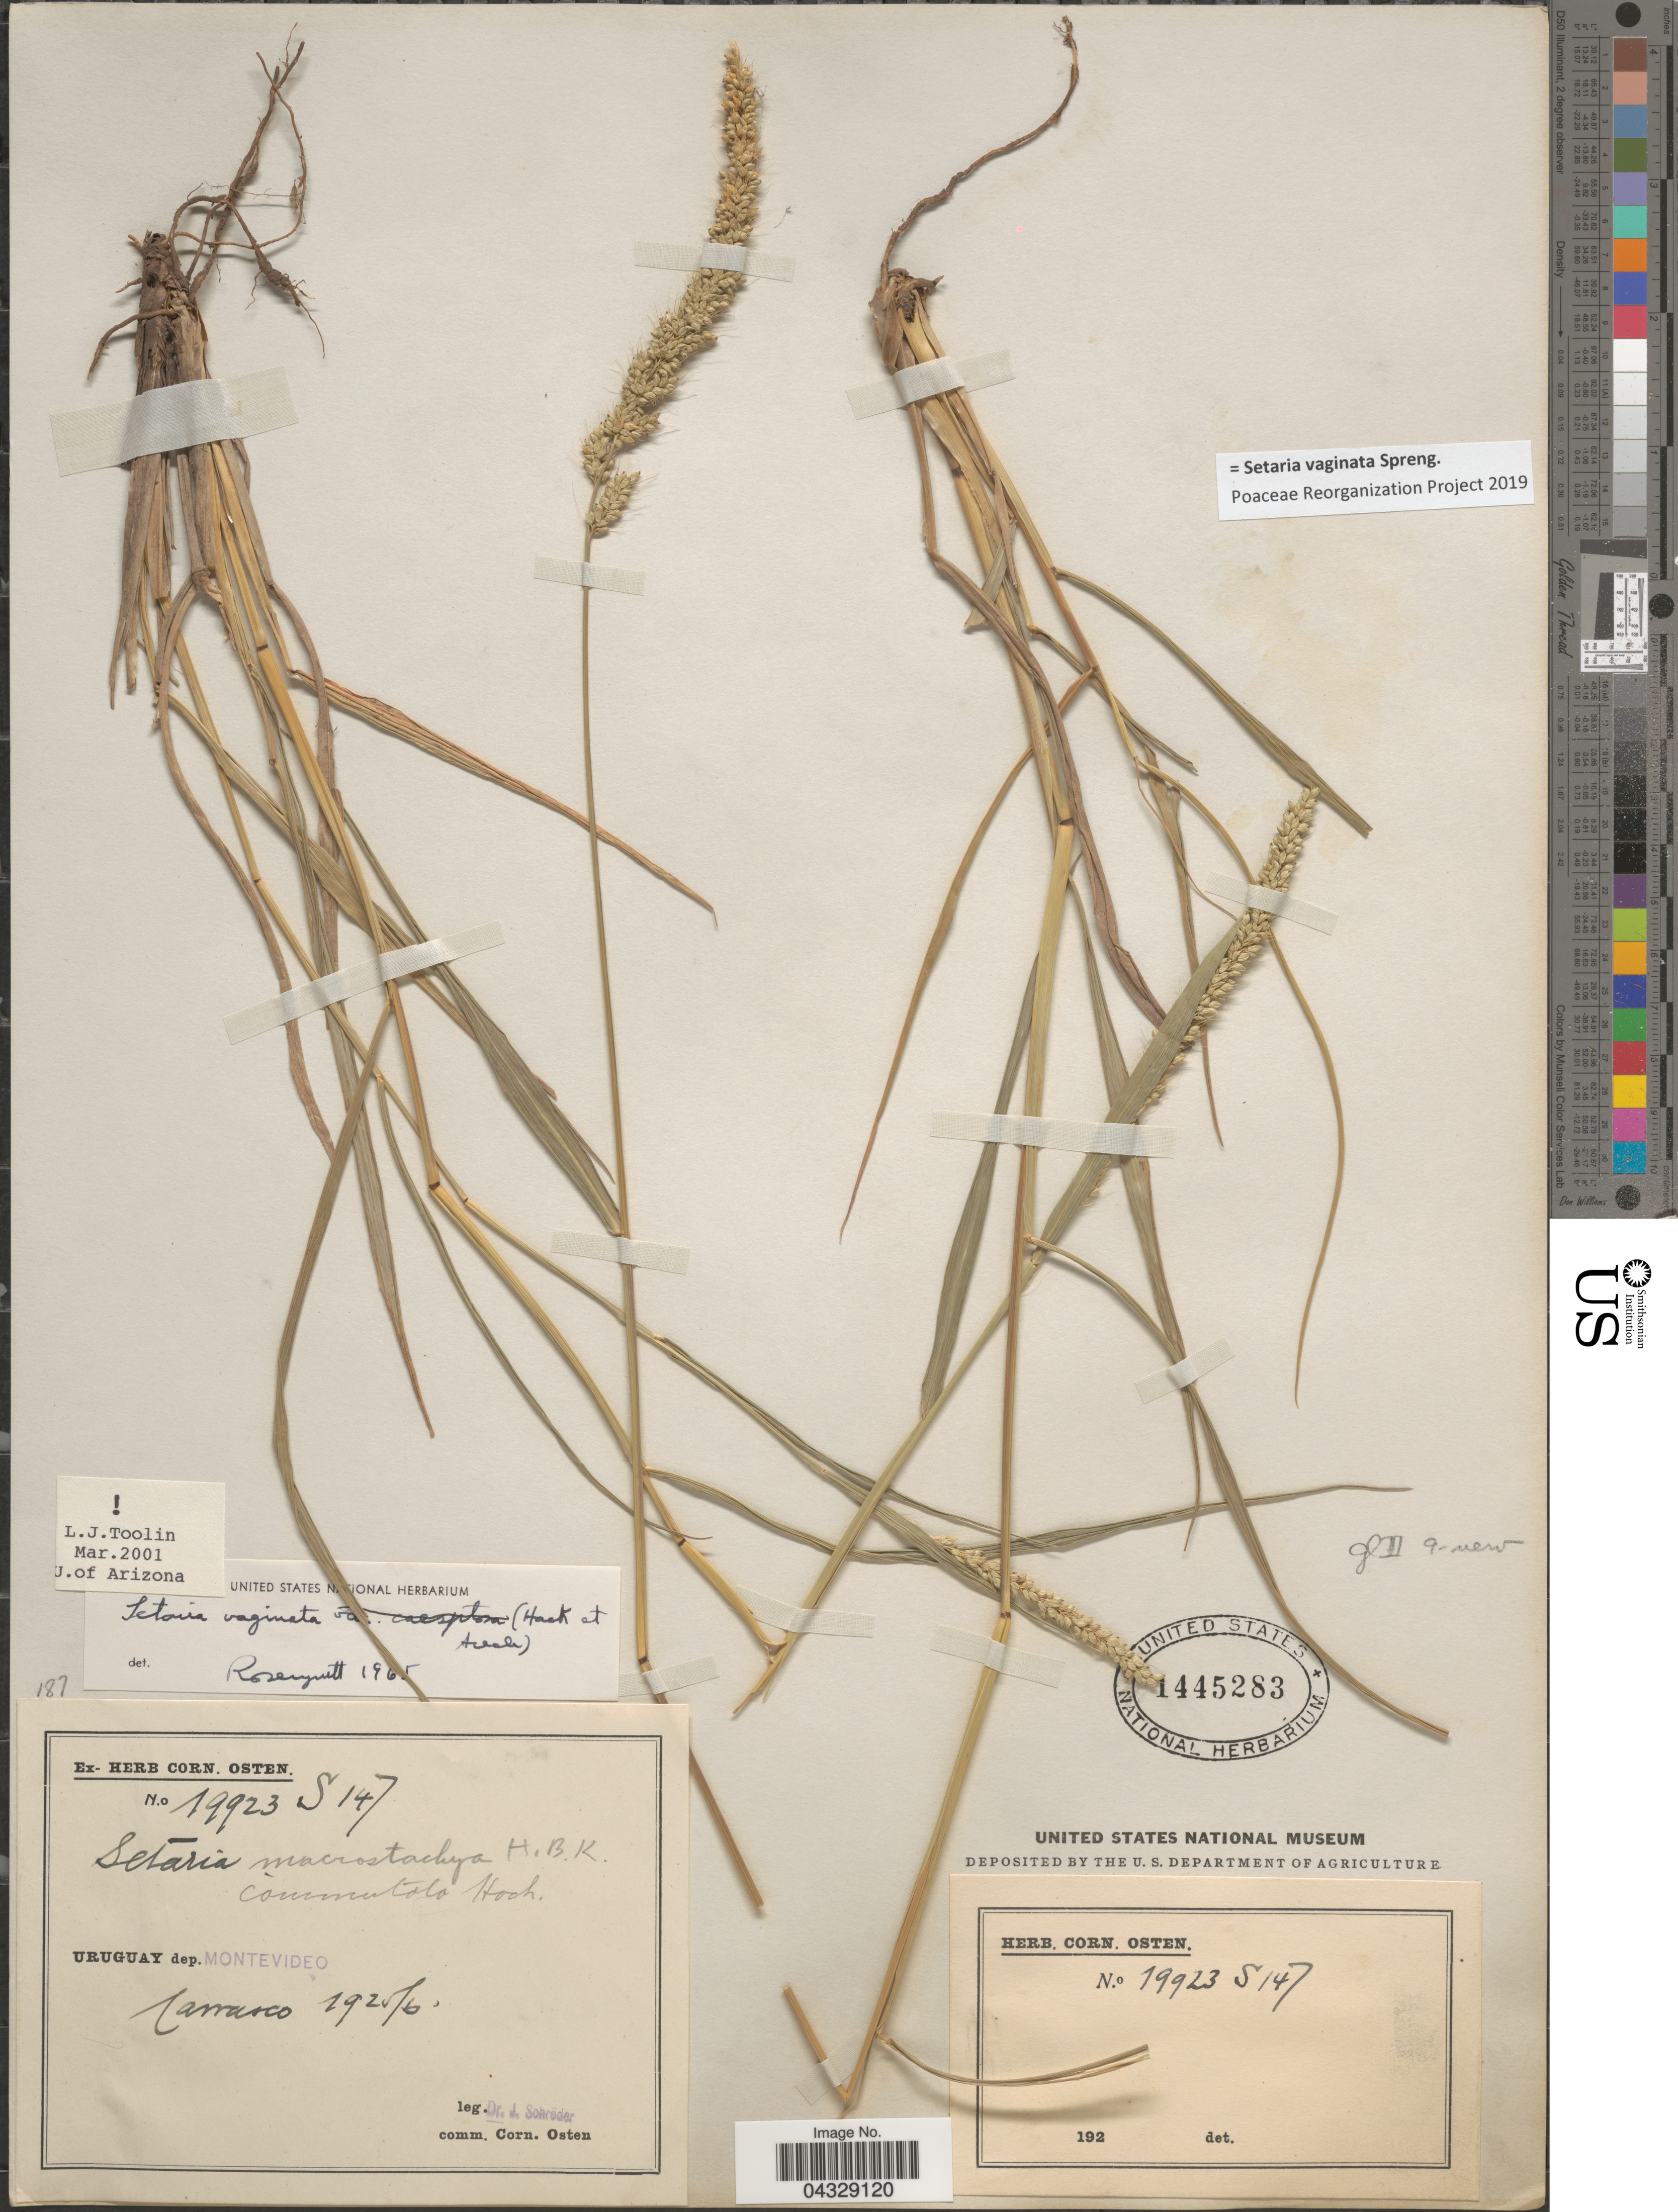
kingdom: Plantae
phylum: Tracheophyta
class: Liliopsida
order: Poales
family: Poaceae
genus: Setaria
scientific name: Setaria vaginata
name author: Spreng.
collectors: J. Schröder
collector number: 19923S147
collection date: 1925/1926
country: Uruguay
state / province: Montevideo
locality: Dep. Montevideo. Carrasco.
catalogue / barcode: US 1445283